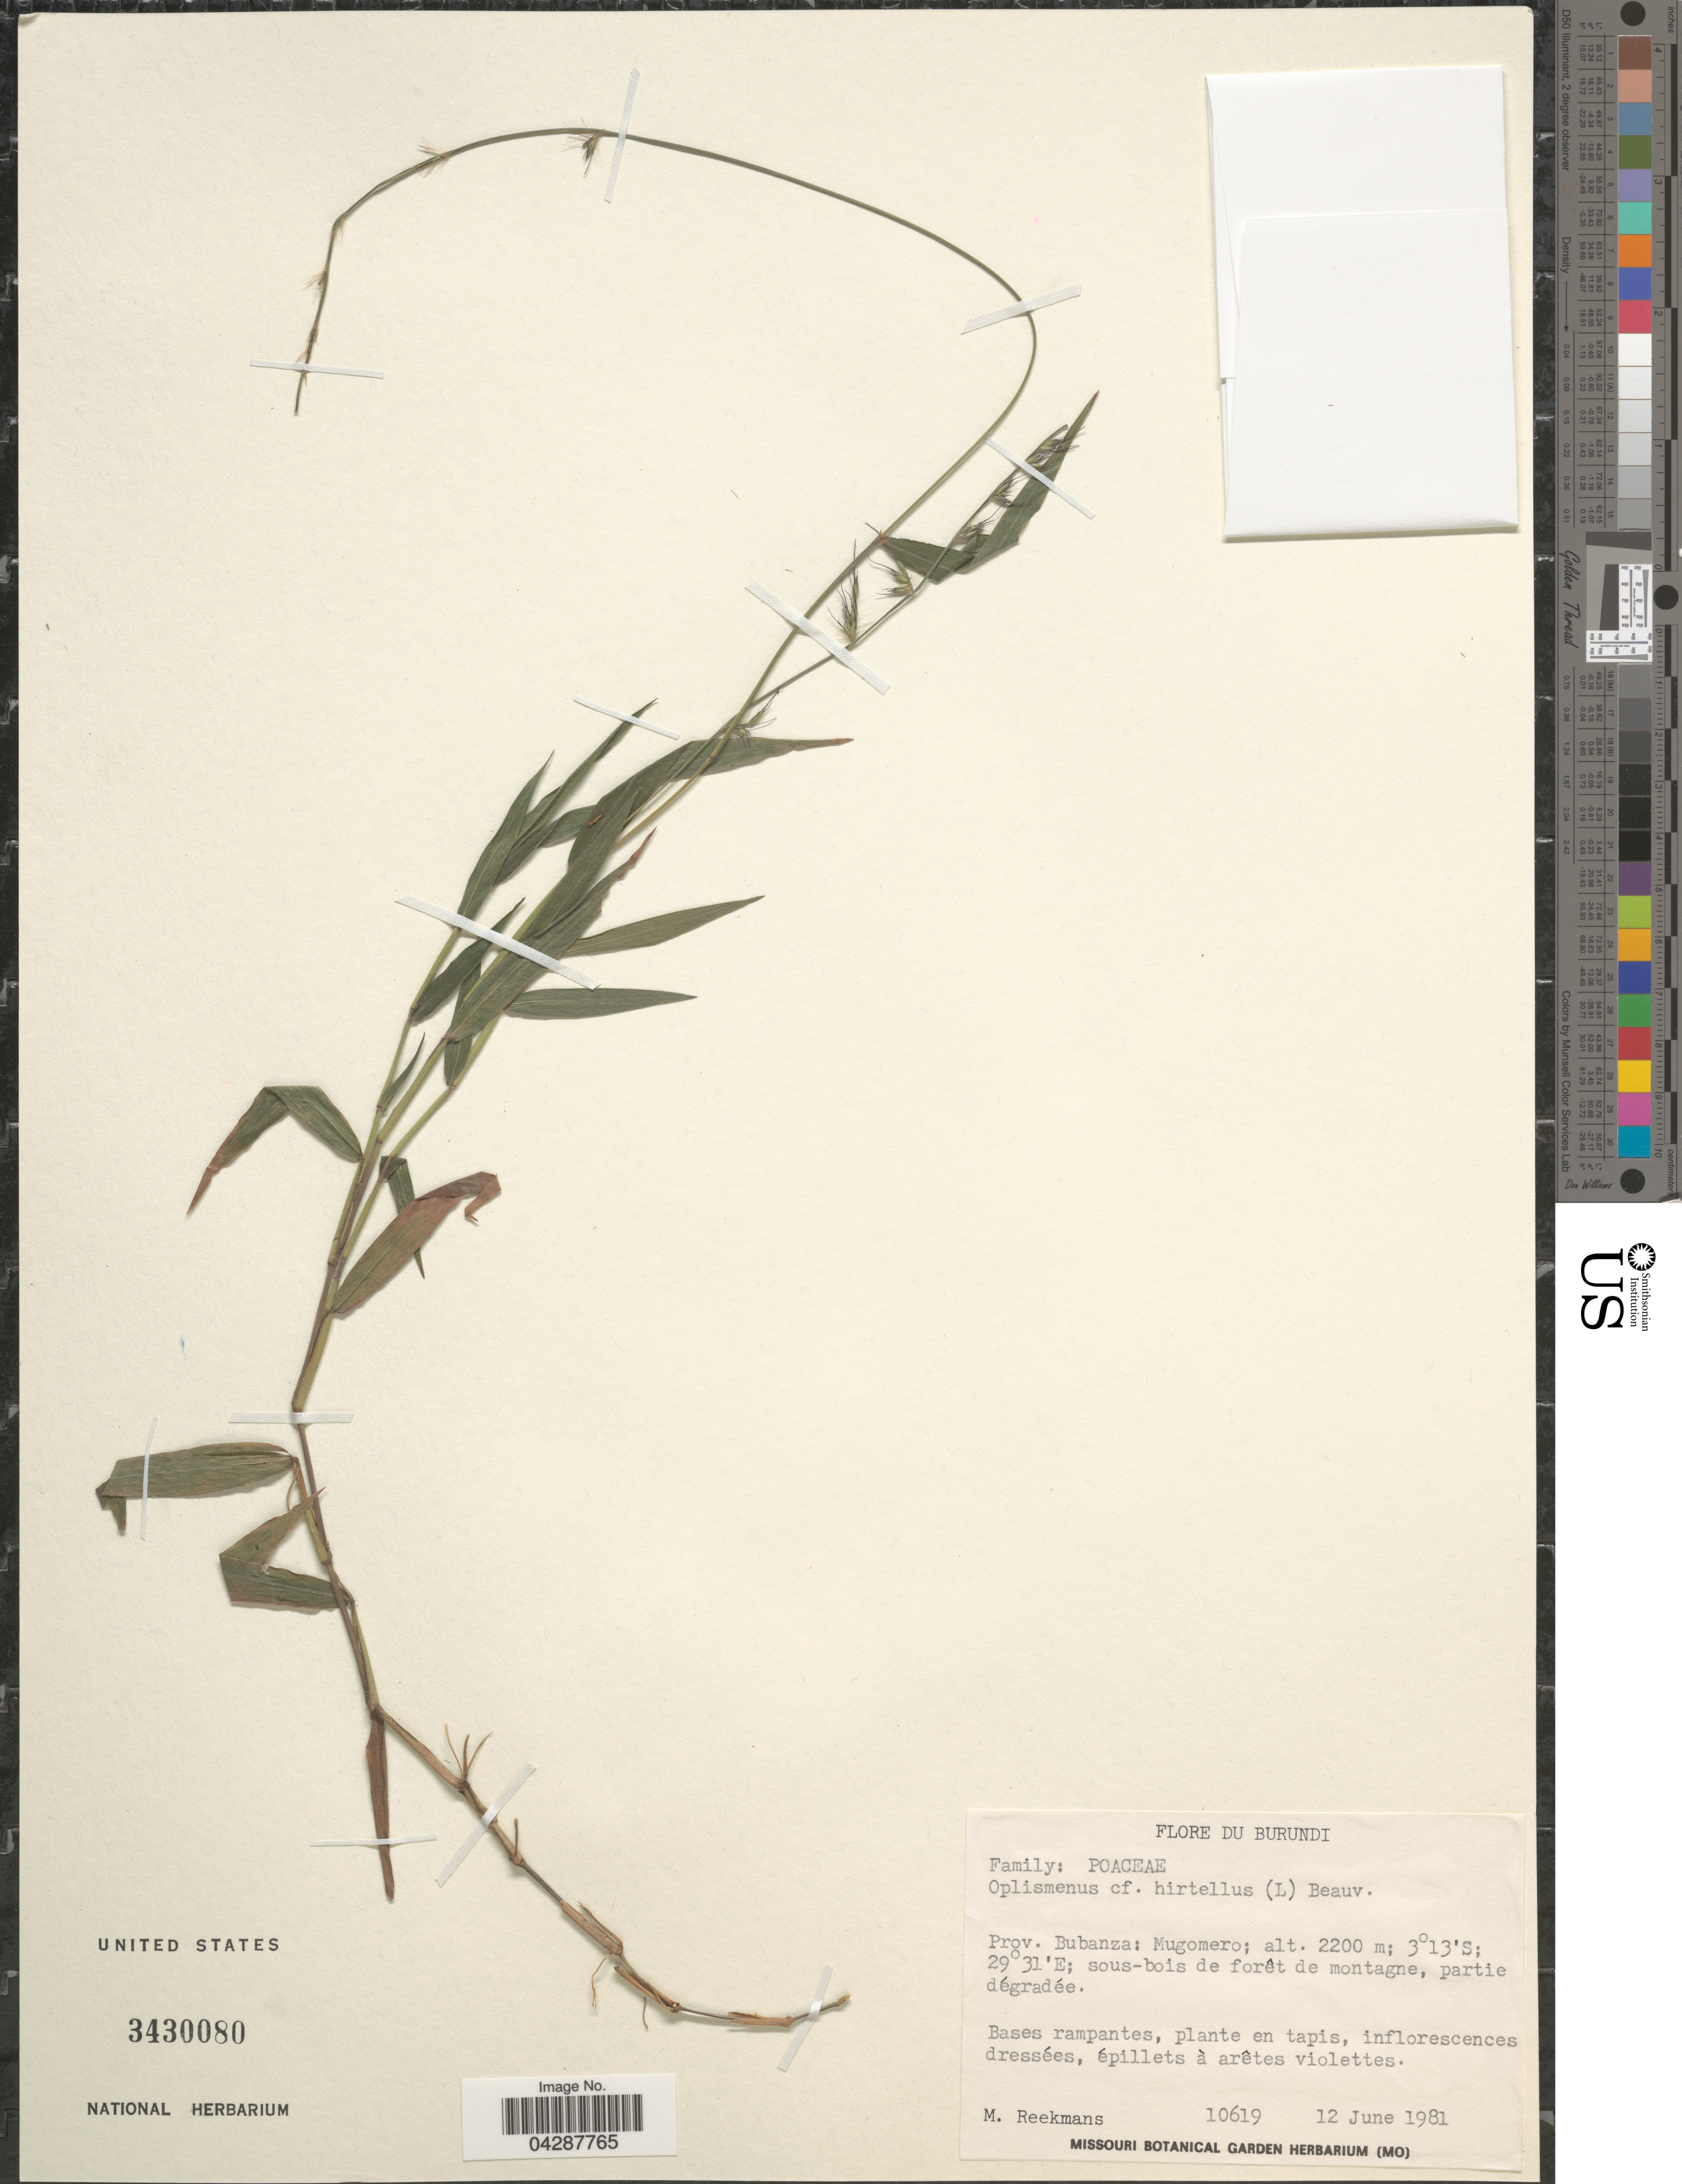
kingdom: Plantae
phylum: Tracheophyta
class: Liliopsida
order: Poales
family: Poaceae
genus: Oplismenus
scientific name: Oplismenus hirtellus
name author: (L.) P. Beauv.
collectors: M. Reekmans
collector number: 10619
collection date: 1981-06-12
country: Burundi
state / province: Bubanza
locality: Mugomero.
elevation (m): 2200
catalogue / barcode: US 3430080